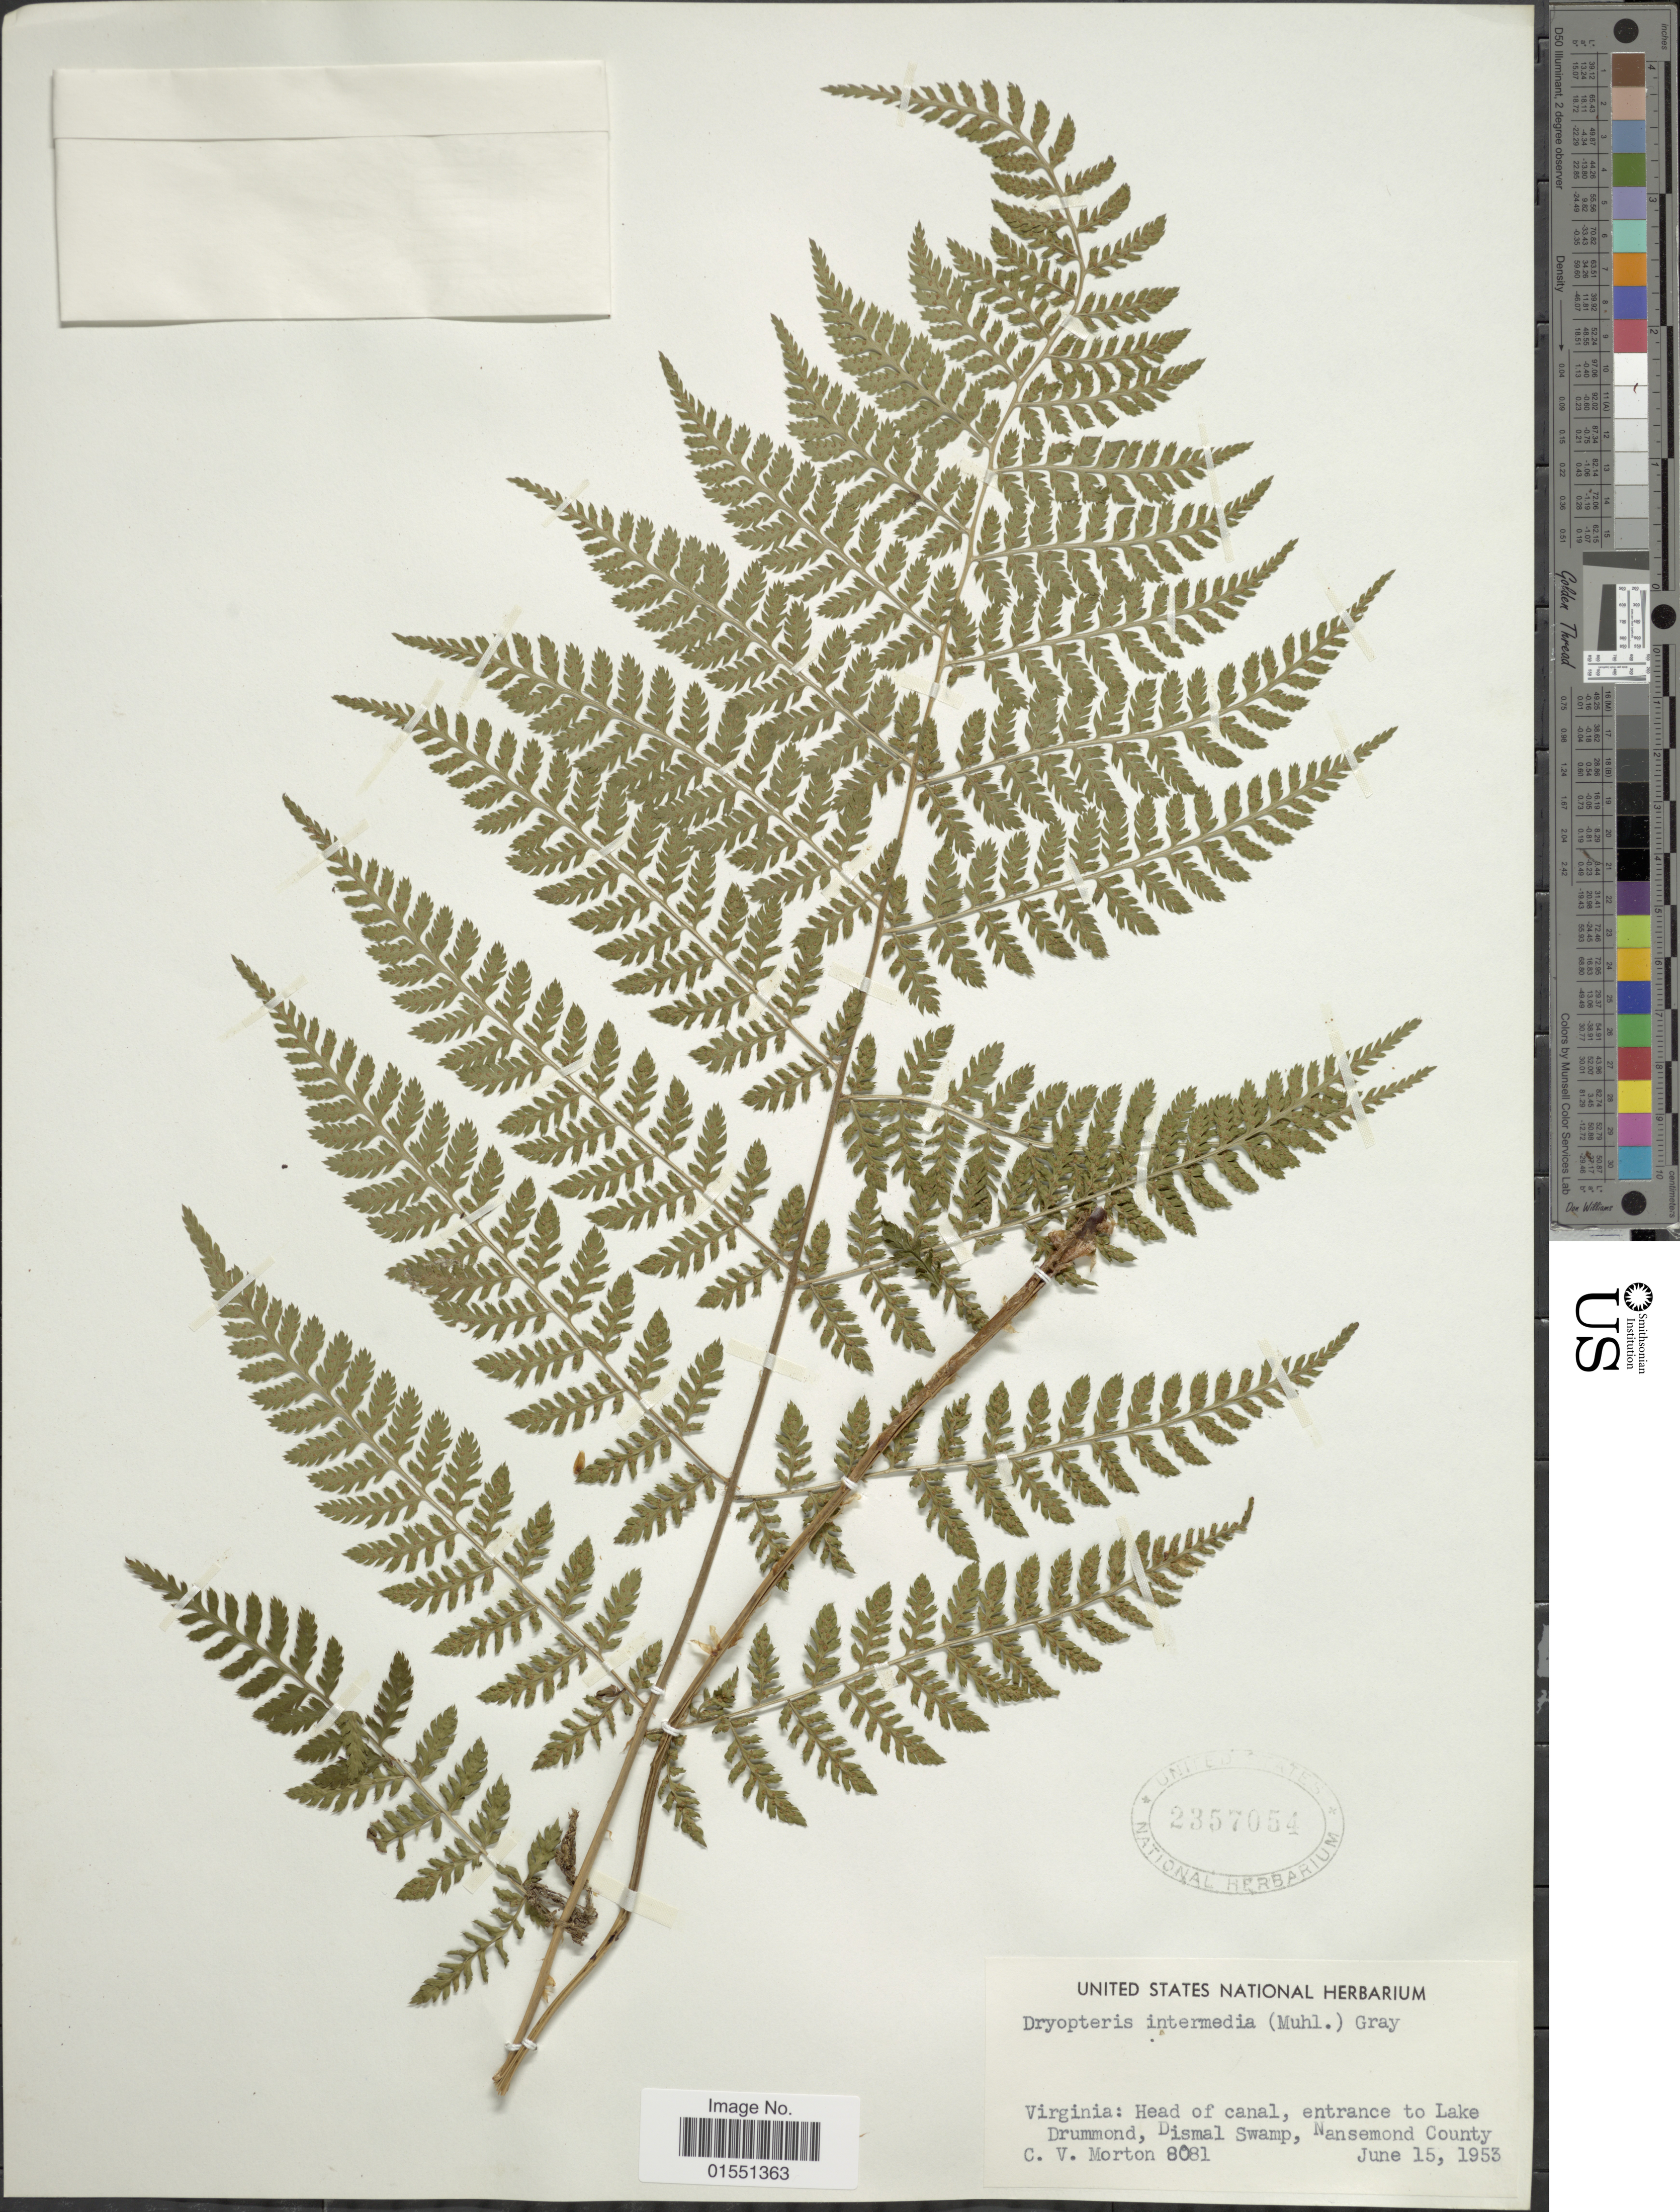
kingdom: Plantae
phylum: Tracheophyta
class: Polypodiopsida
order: Polypodiales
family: Dryopteridaceae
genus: Dryopteris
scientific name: Dryopteris intermedia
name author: (Muhl.) A. Gray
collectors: C. V. Morton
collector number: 8081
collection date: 1953-06-15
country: United States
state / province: Virginia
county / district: City of Suffolk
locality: Head of canal, entrance to Lake Drummond, Dismal Swamp, Nansemond County (= historic county name).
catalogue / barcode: US 2357054